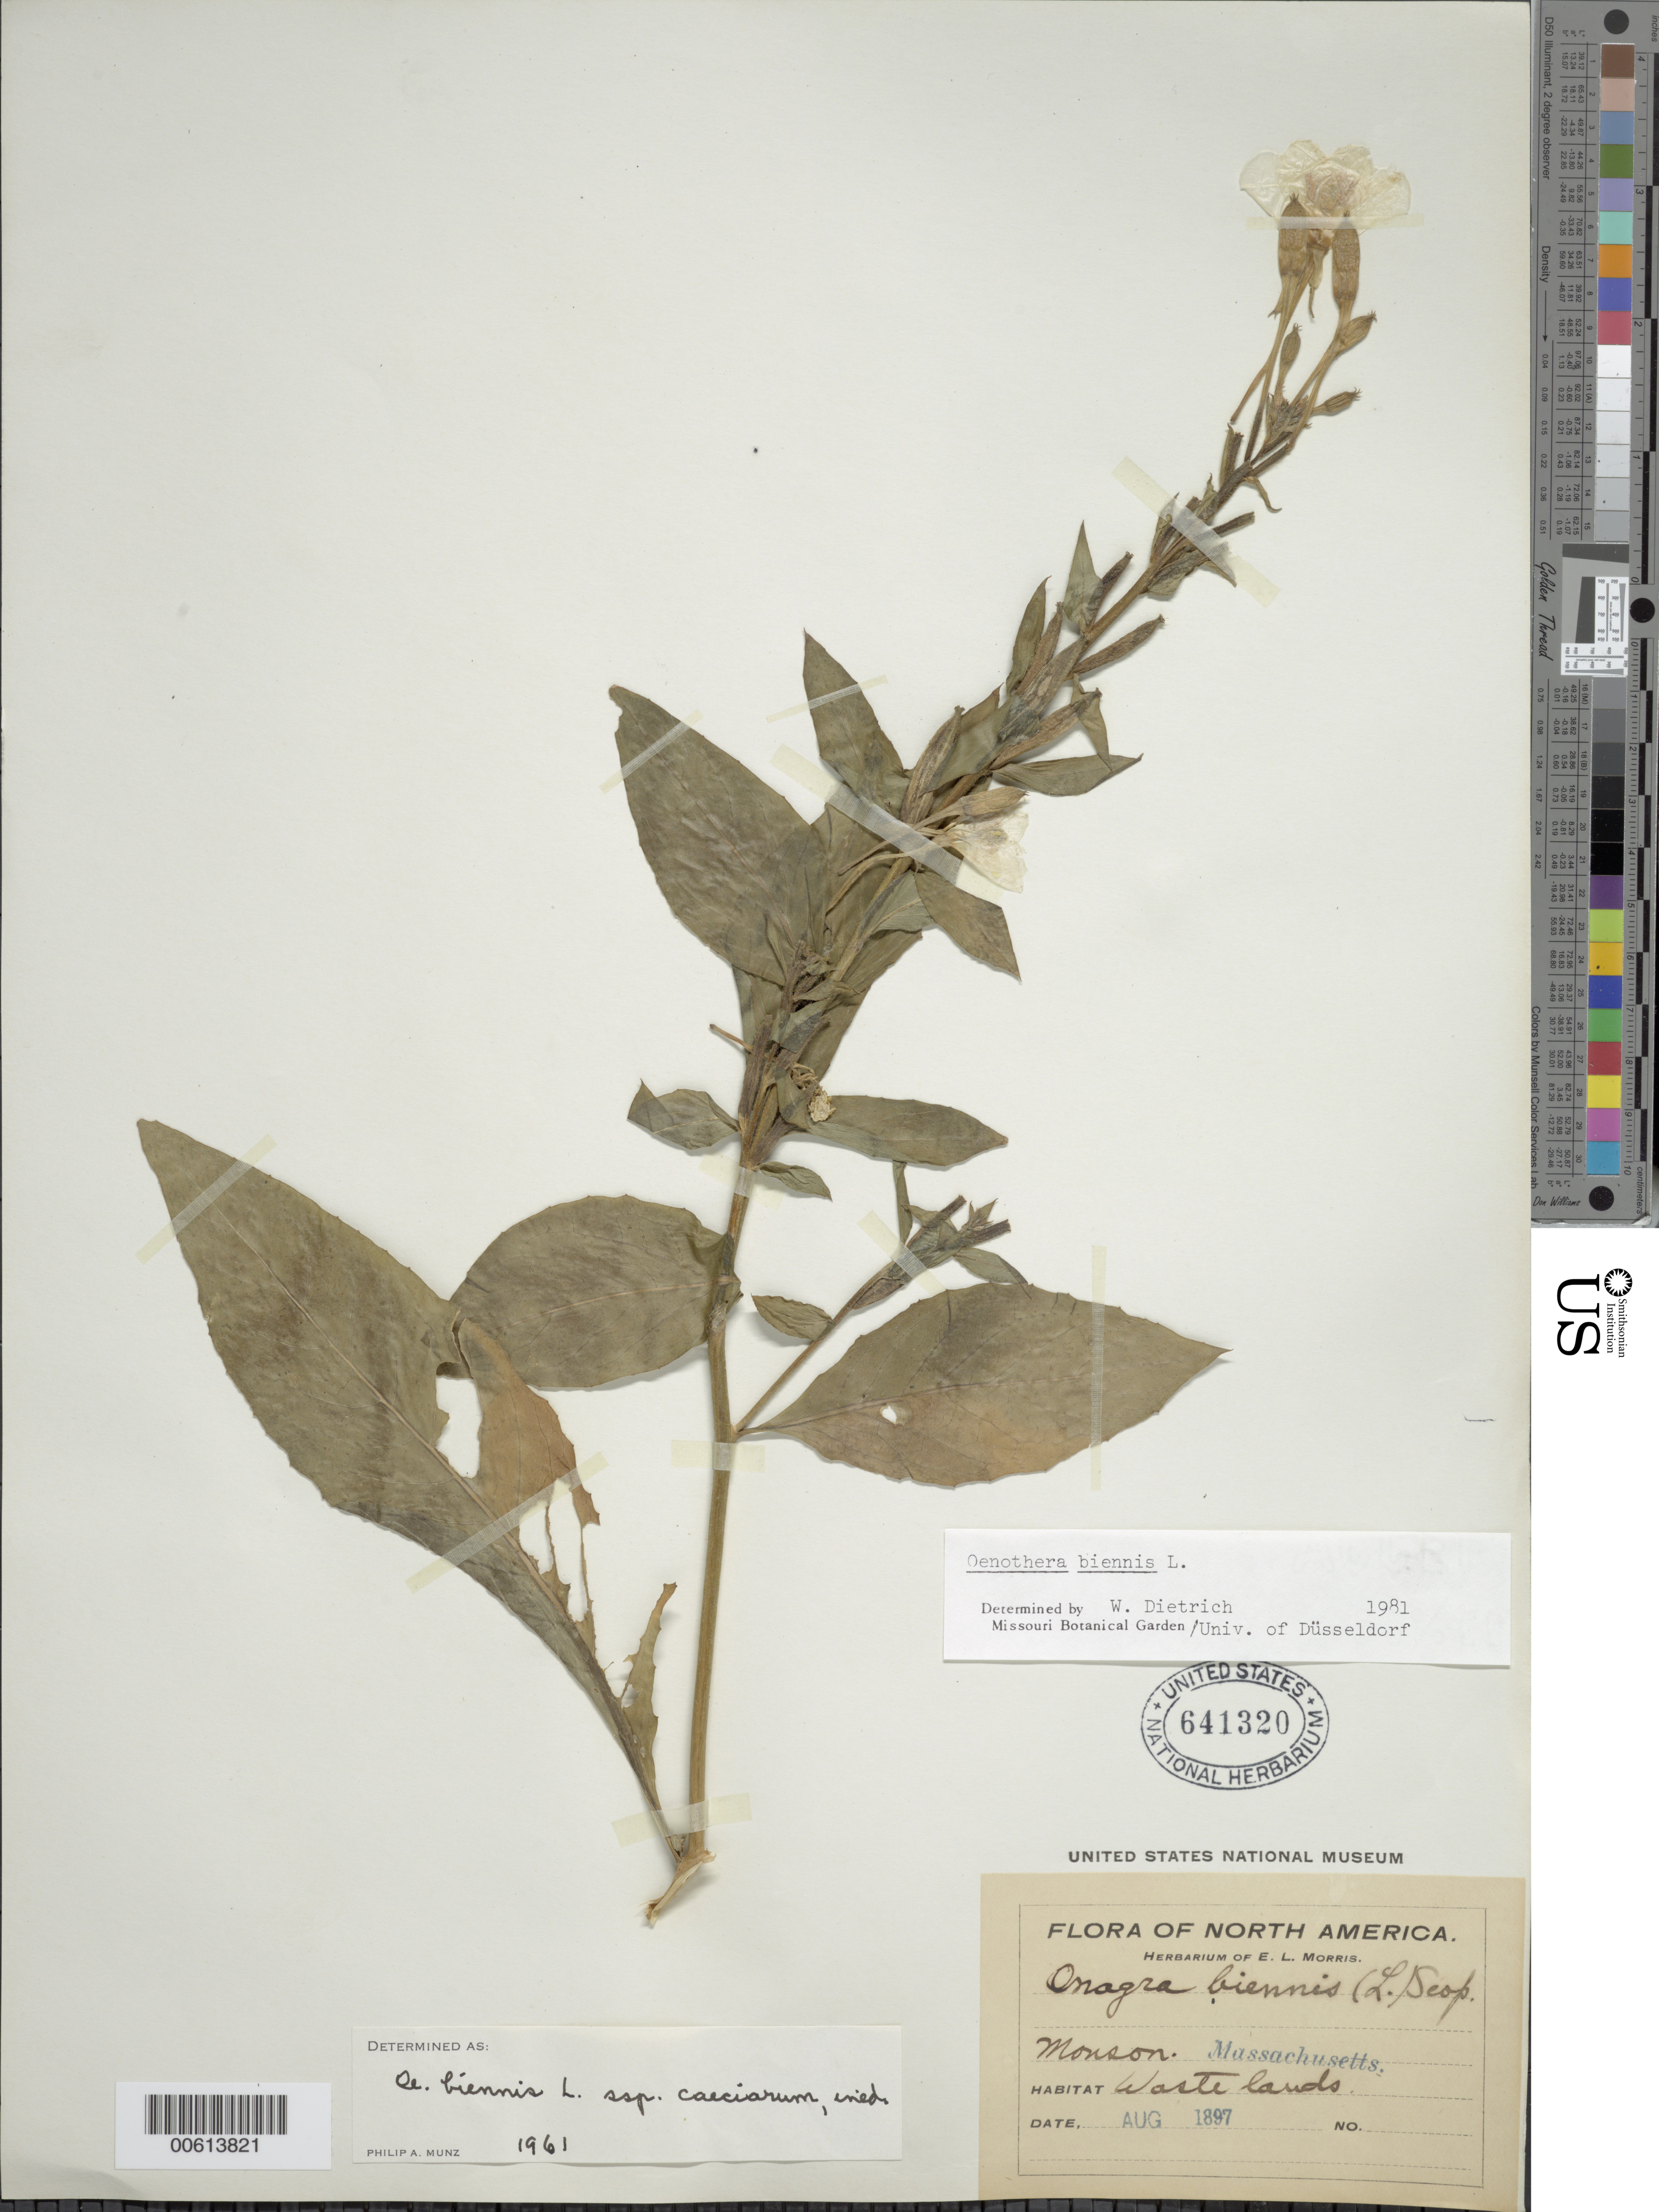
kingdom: Plantae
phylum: Tracheophyta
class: Magnoliopsida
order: Myrtales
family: Onagraceae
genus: Oenothera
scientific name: Oenothera biennis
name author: L.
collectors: E. L. Morris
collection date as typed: Aug 1897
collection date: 1897-08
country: United States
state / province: Massachusetts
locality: Monson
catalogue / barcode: US 641320